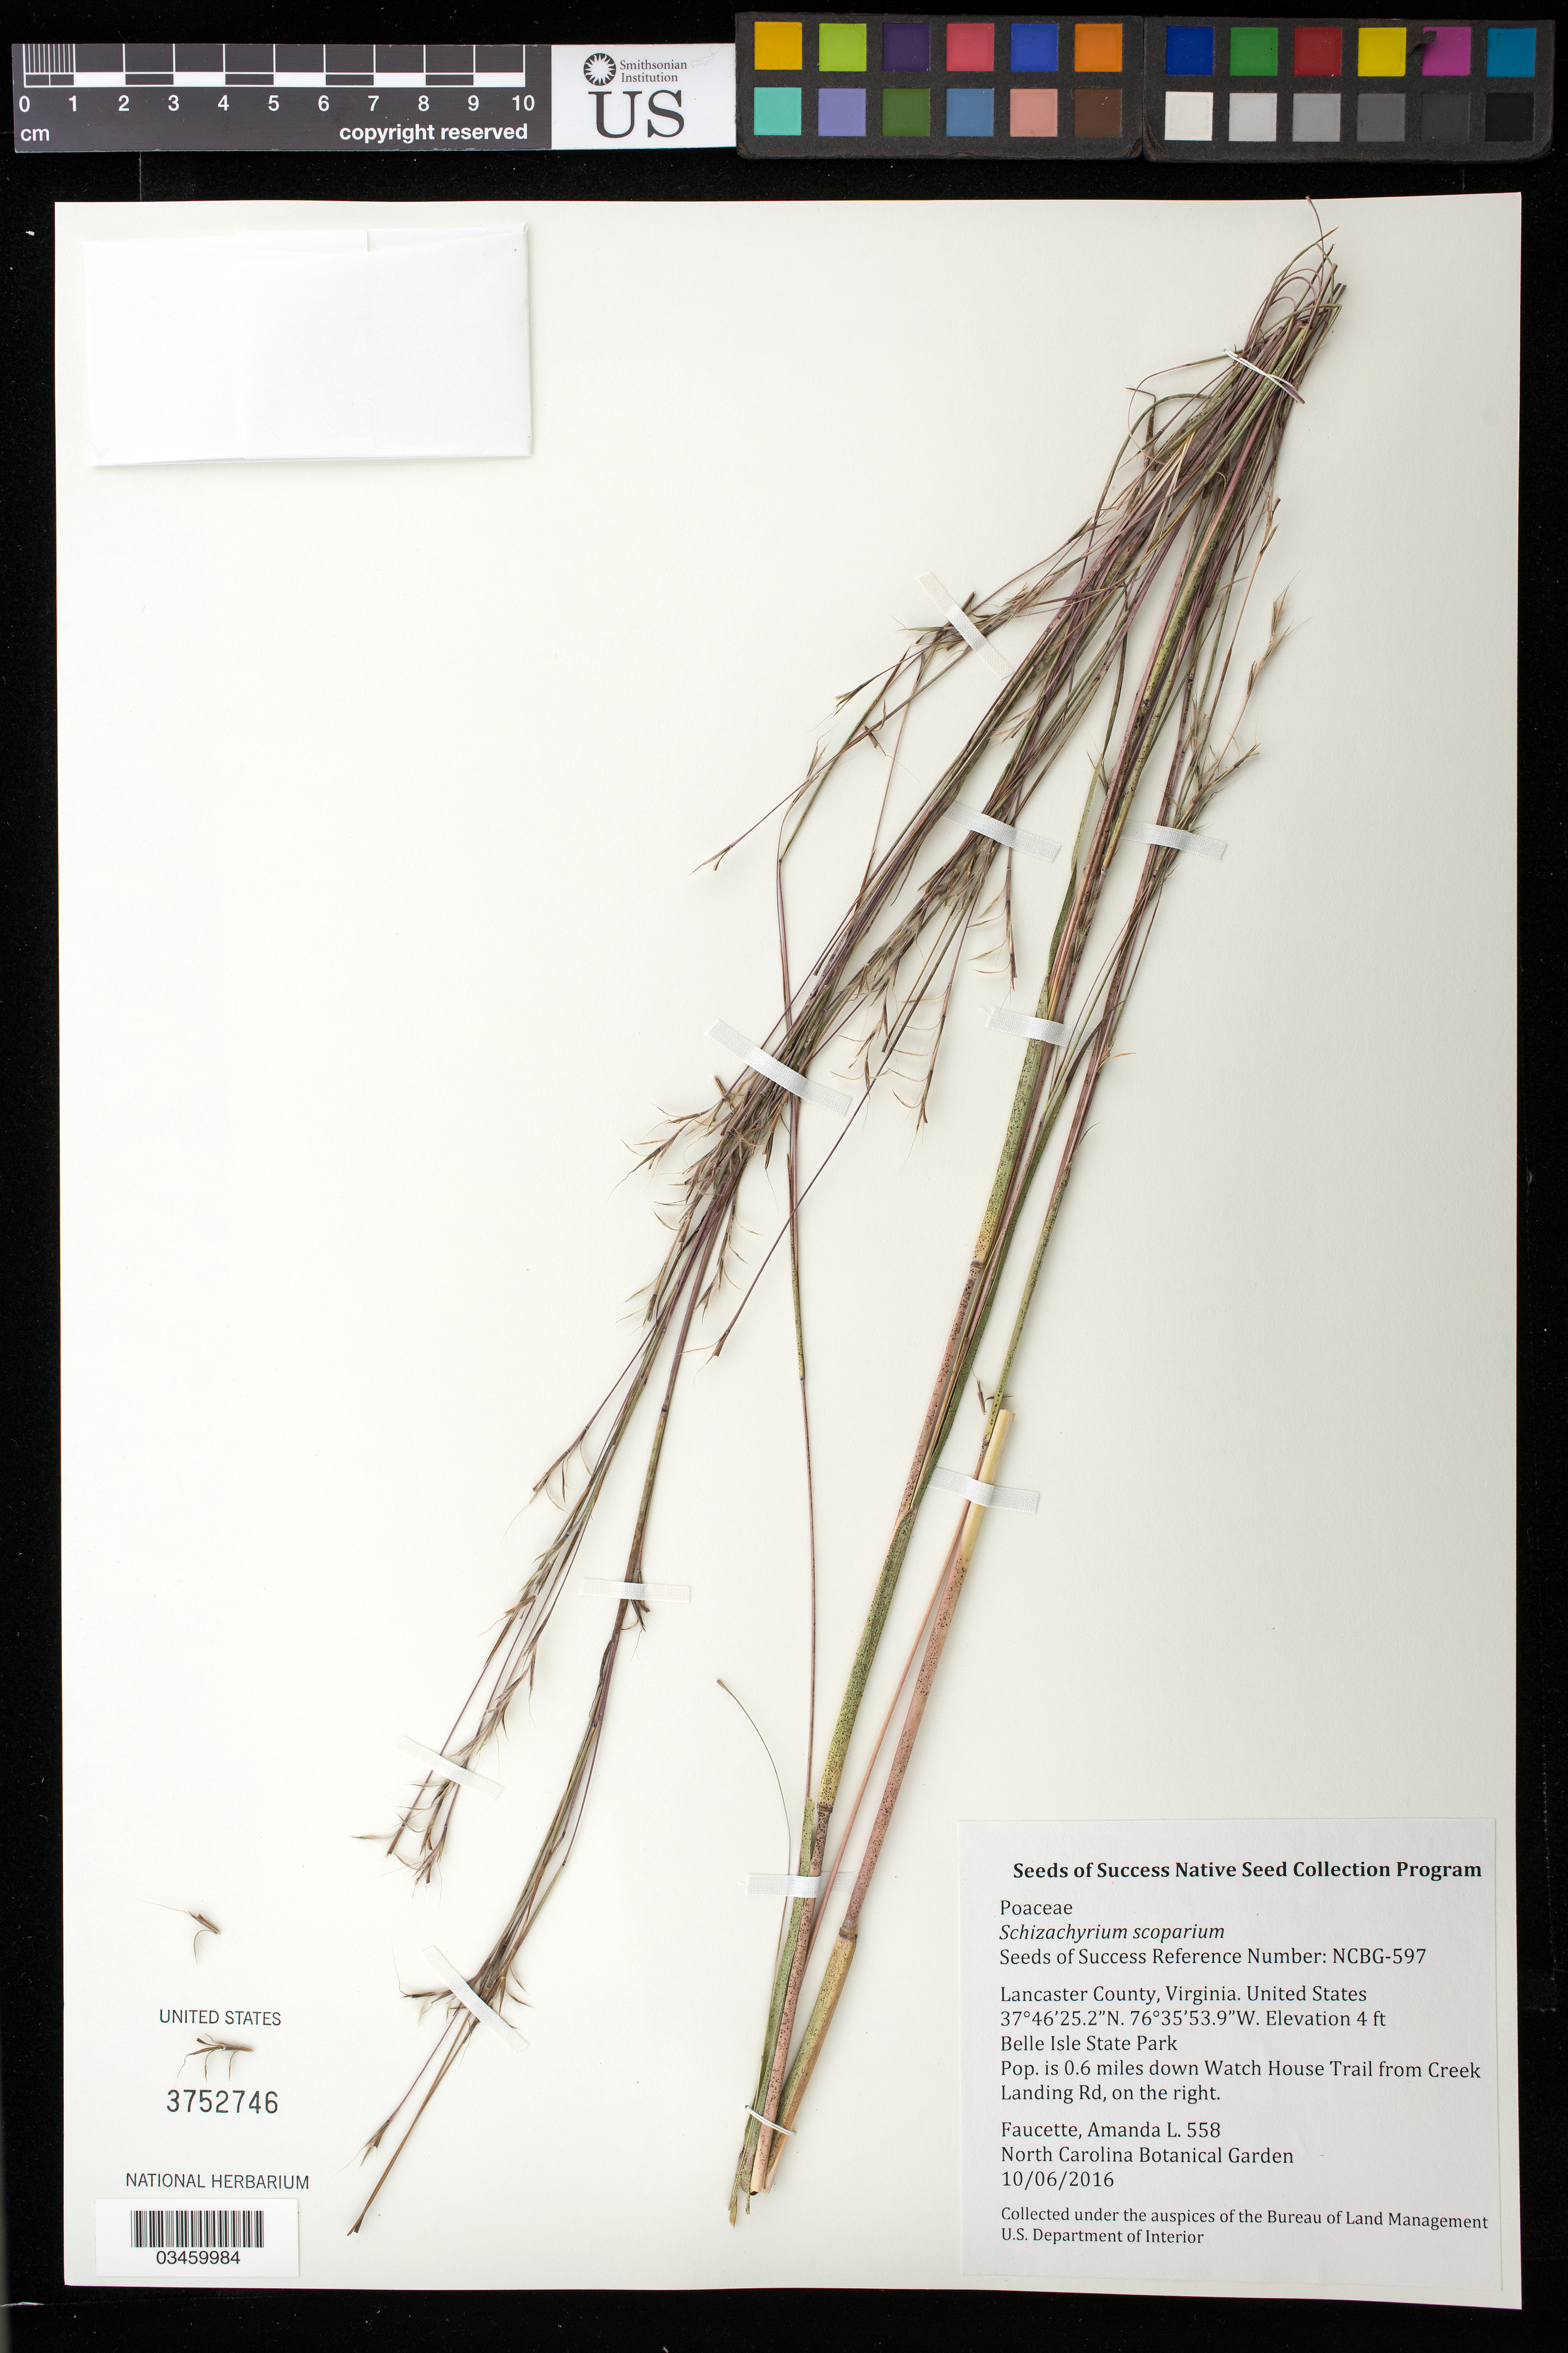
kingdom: Plantae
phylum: Tracheophyta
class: Liliopsida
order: Poales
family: Poaceae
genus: Schizachyrium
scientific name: Schizachyrium scoparium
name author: (Michx.) Nash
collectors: A. Faucette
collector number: NCBG-597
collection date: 2016-10-06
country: United States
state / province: Virginia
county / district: Lancaster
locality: Belle Isle State Park, Watch House Loop from Creek Landing Rd, on the right.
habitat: Wet Meadow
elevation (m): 1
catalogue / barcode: US 3752746